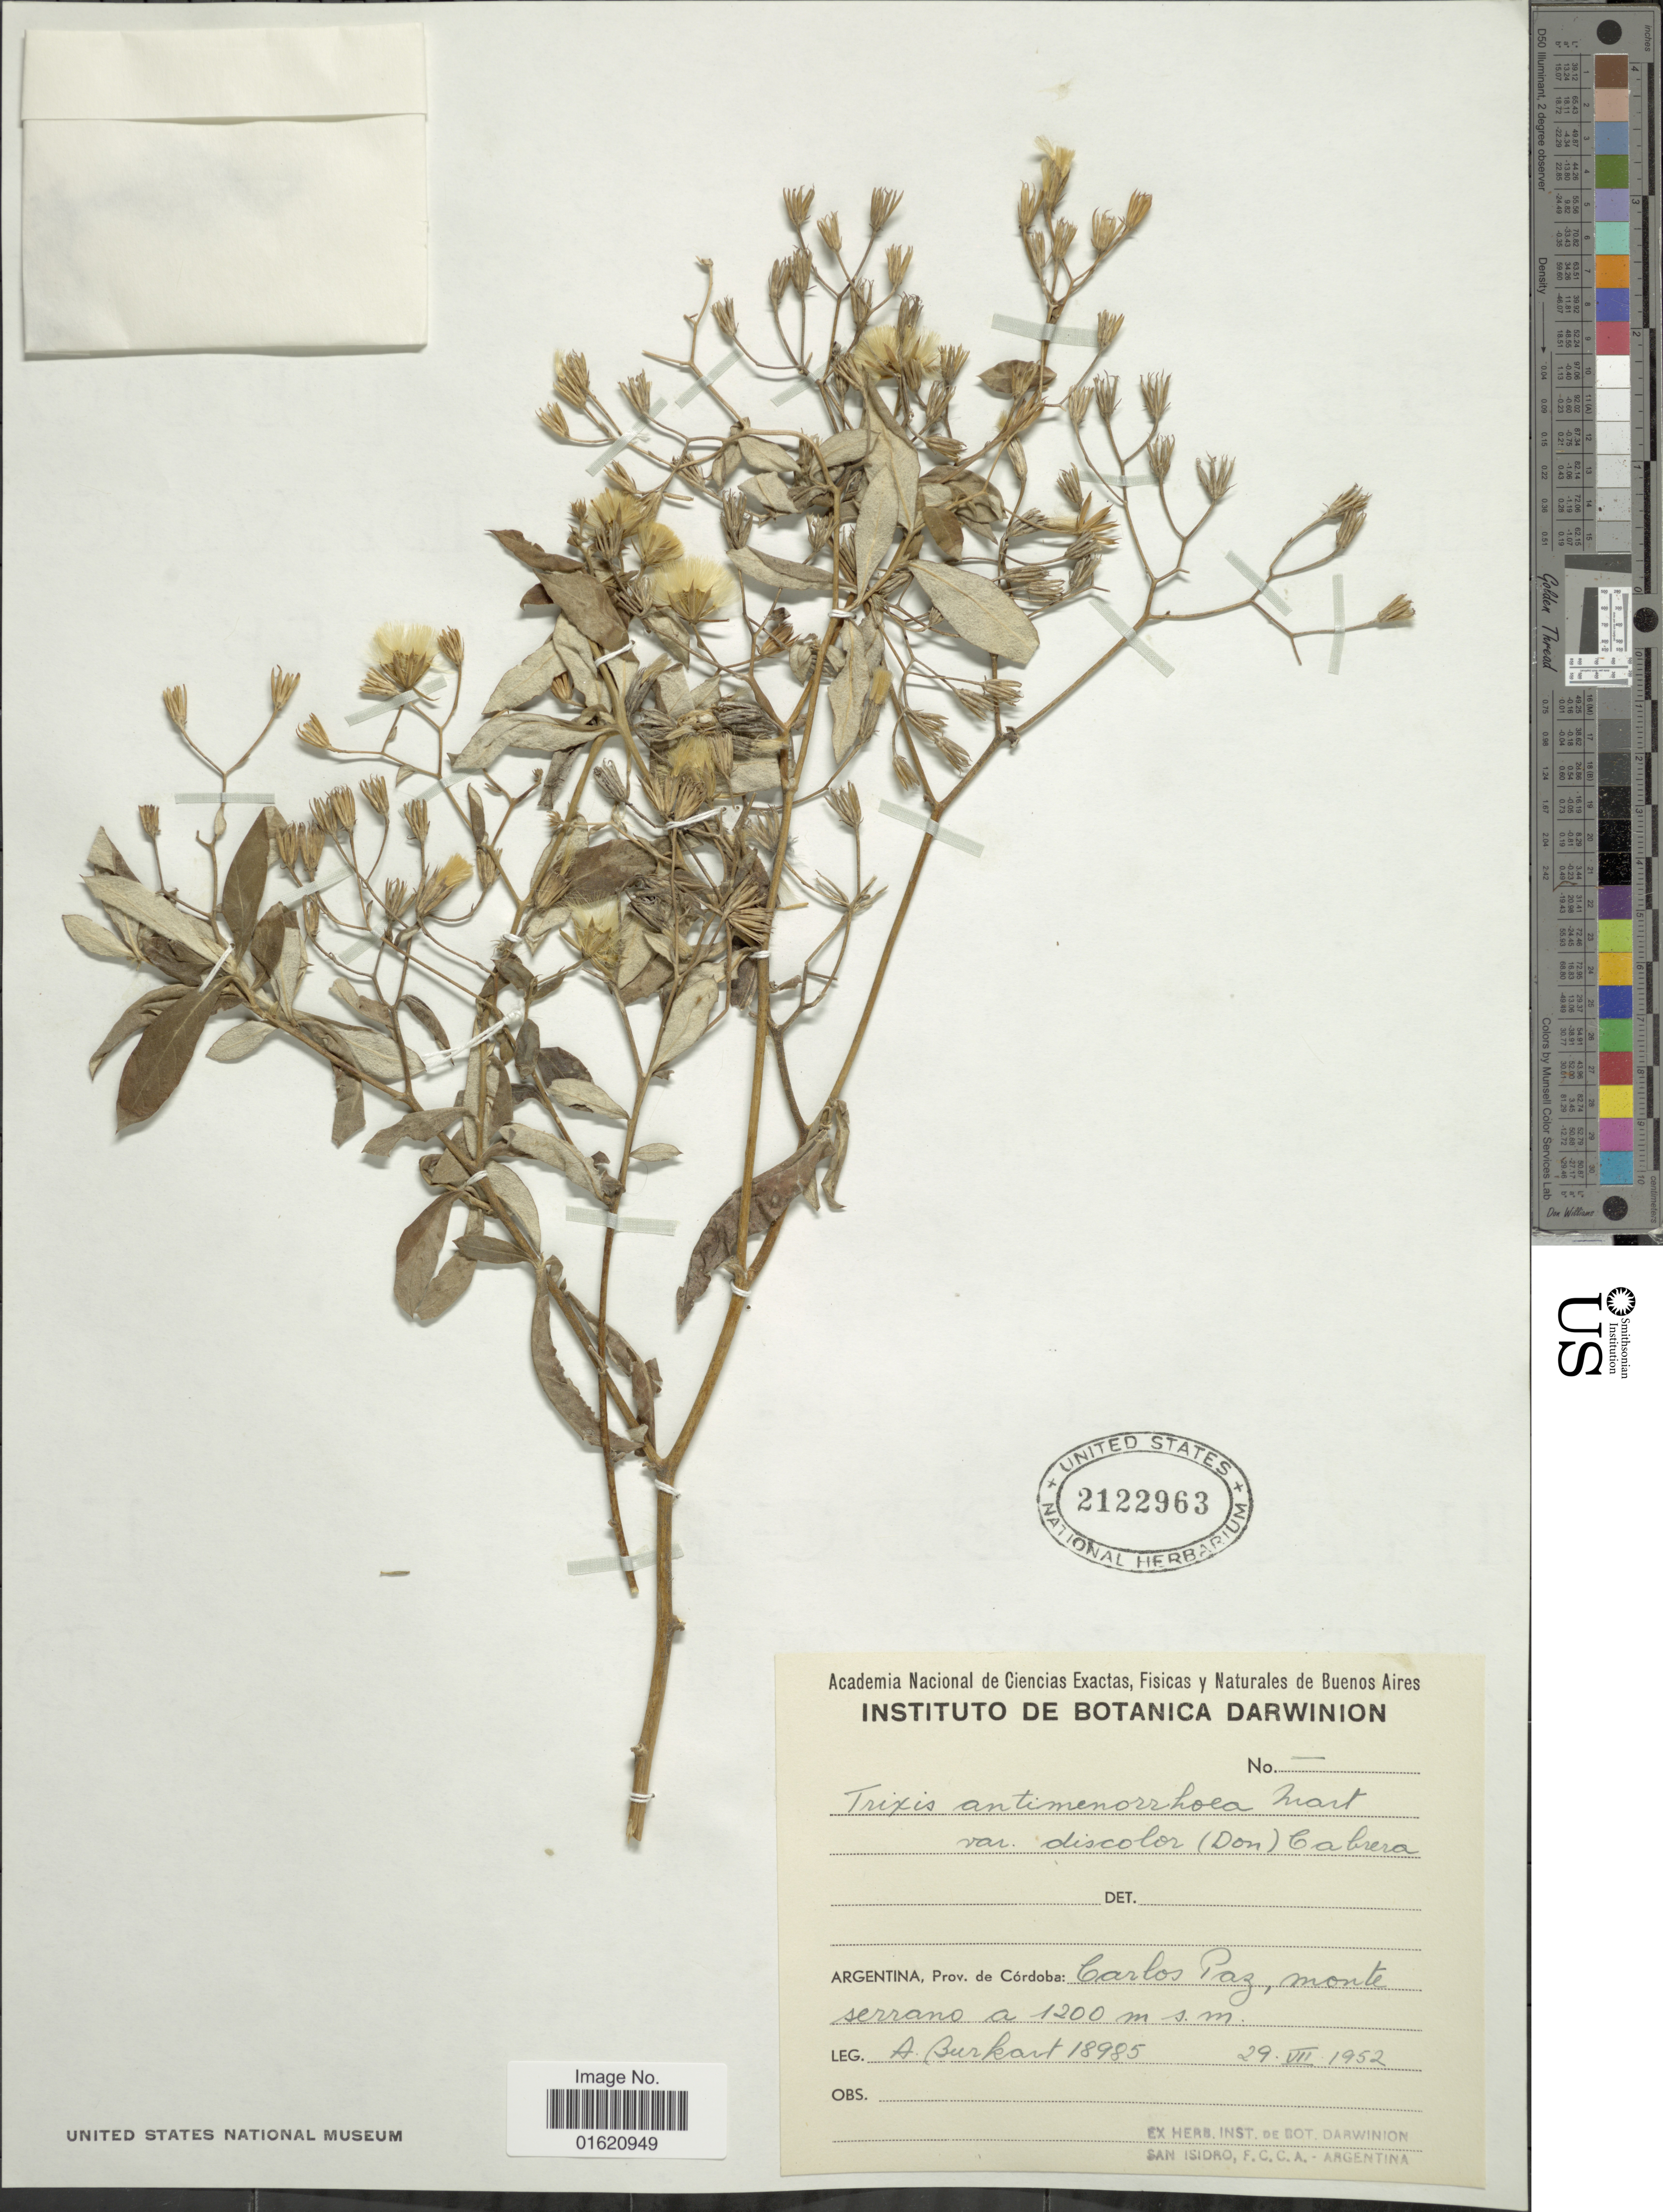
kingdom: Plantae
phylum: Tracheophyta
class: Magnoliopsida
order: Asterales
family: Asteraceae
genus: Trixis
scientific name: Trixis antimenorrhoea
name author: (Schrank) Mart. ex Kuntze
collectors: A. E. Burkart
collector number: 18985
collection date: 1952-07-29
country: Argentina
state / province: Cordoba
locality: Carlos Paz, monte serrano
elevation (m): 1200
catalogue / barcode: US 2122963